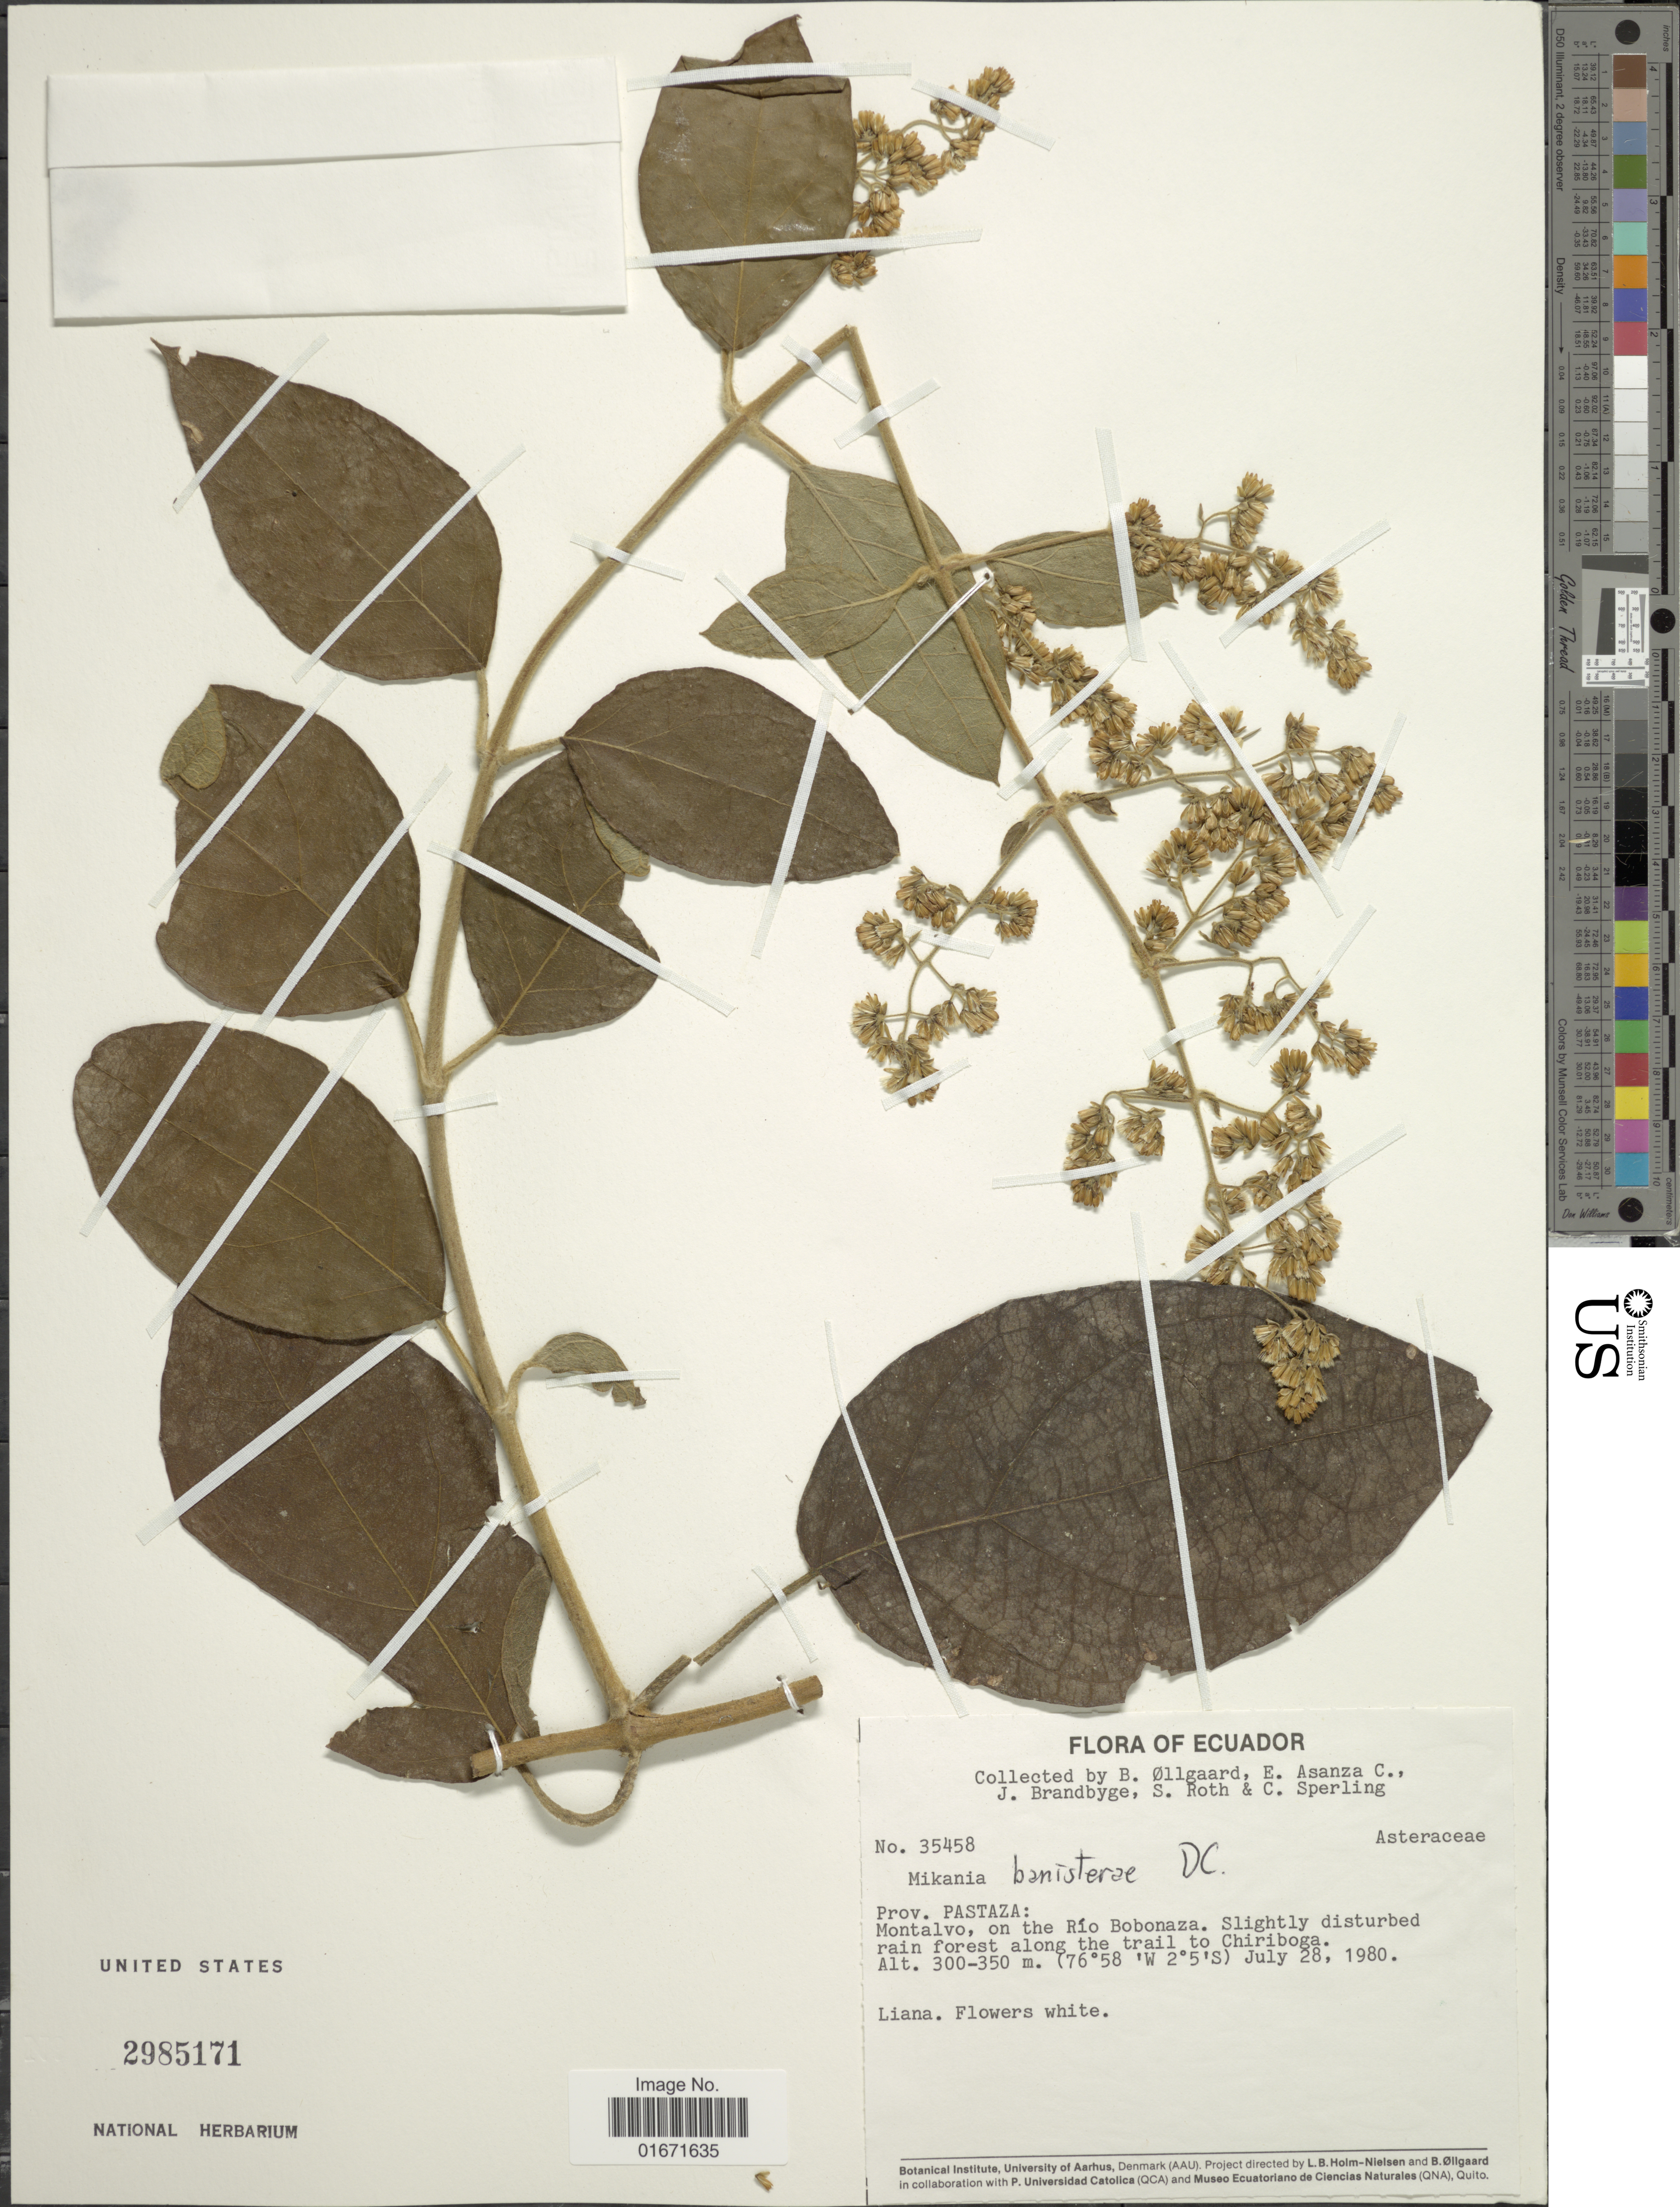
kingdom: Plantae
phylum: Tracheophyta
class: Magnoliopsida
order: Asterales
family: Asteraceae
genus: Mikania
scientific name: Mikania banisteriae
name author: DC.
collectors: B. Øllgaard, E. Asanza C., J. Brandbyge, S. Roth & C. Sperling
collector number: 35458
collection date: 1980-07-28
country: Ecuador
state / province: Pastaza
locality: Prov. Pastaza: Montalvo, on the Río Bobonaza. Slightly disturbed rain forest along the trail to Chiriboga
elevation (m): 300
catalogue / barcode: US 2985171